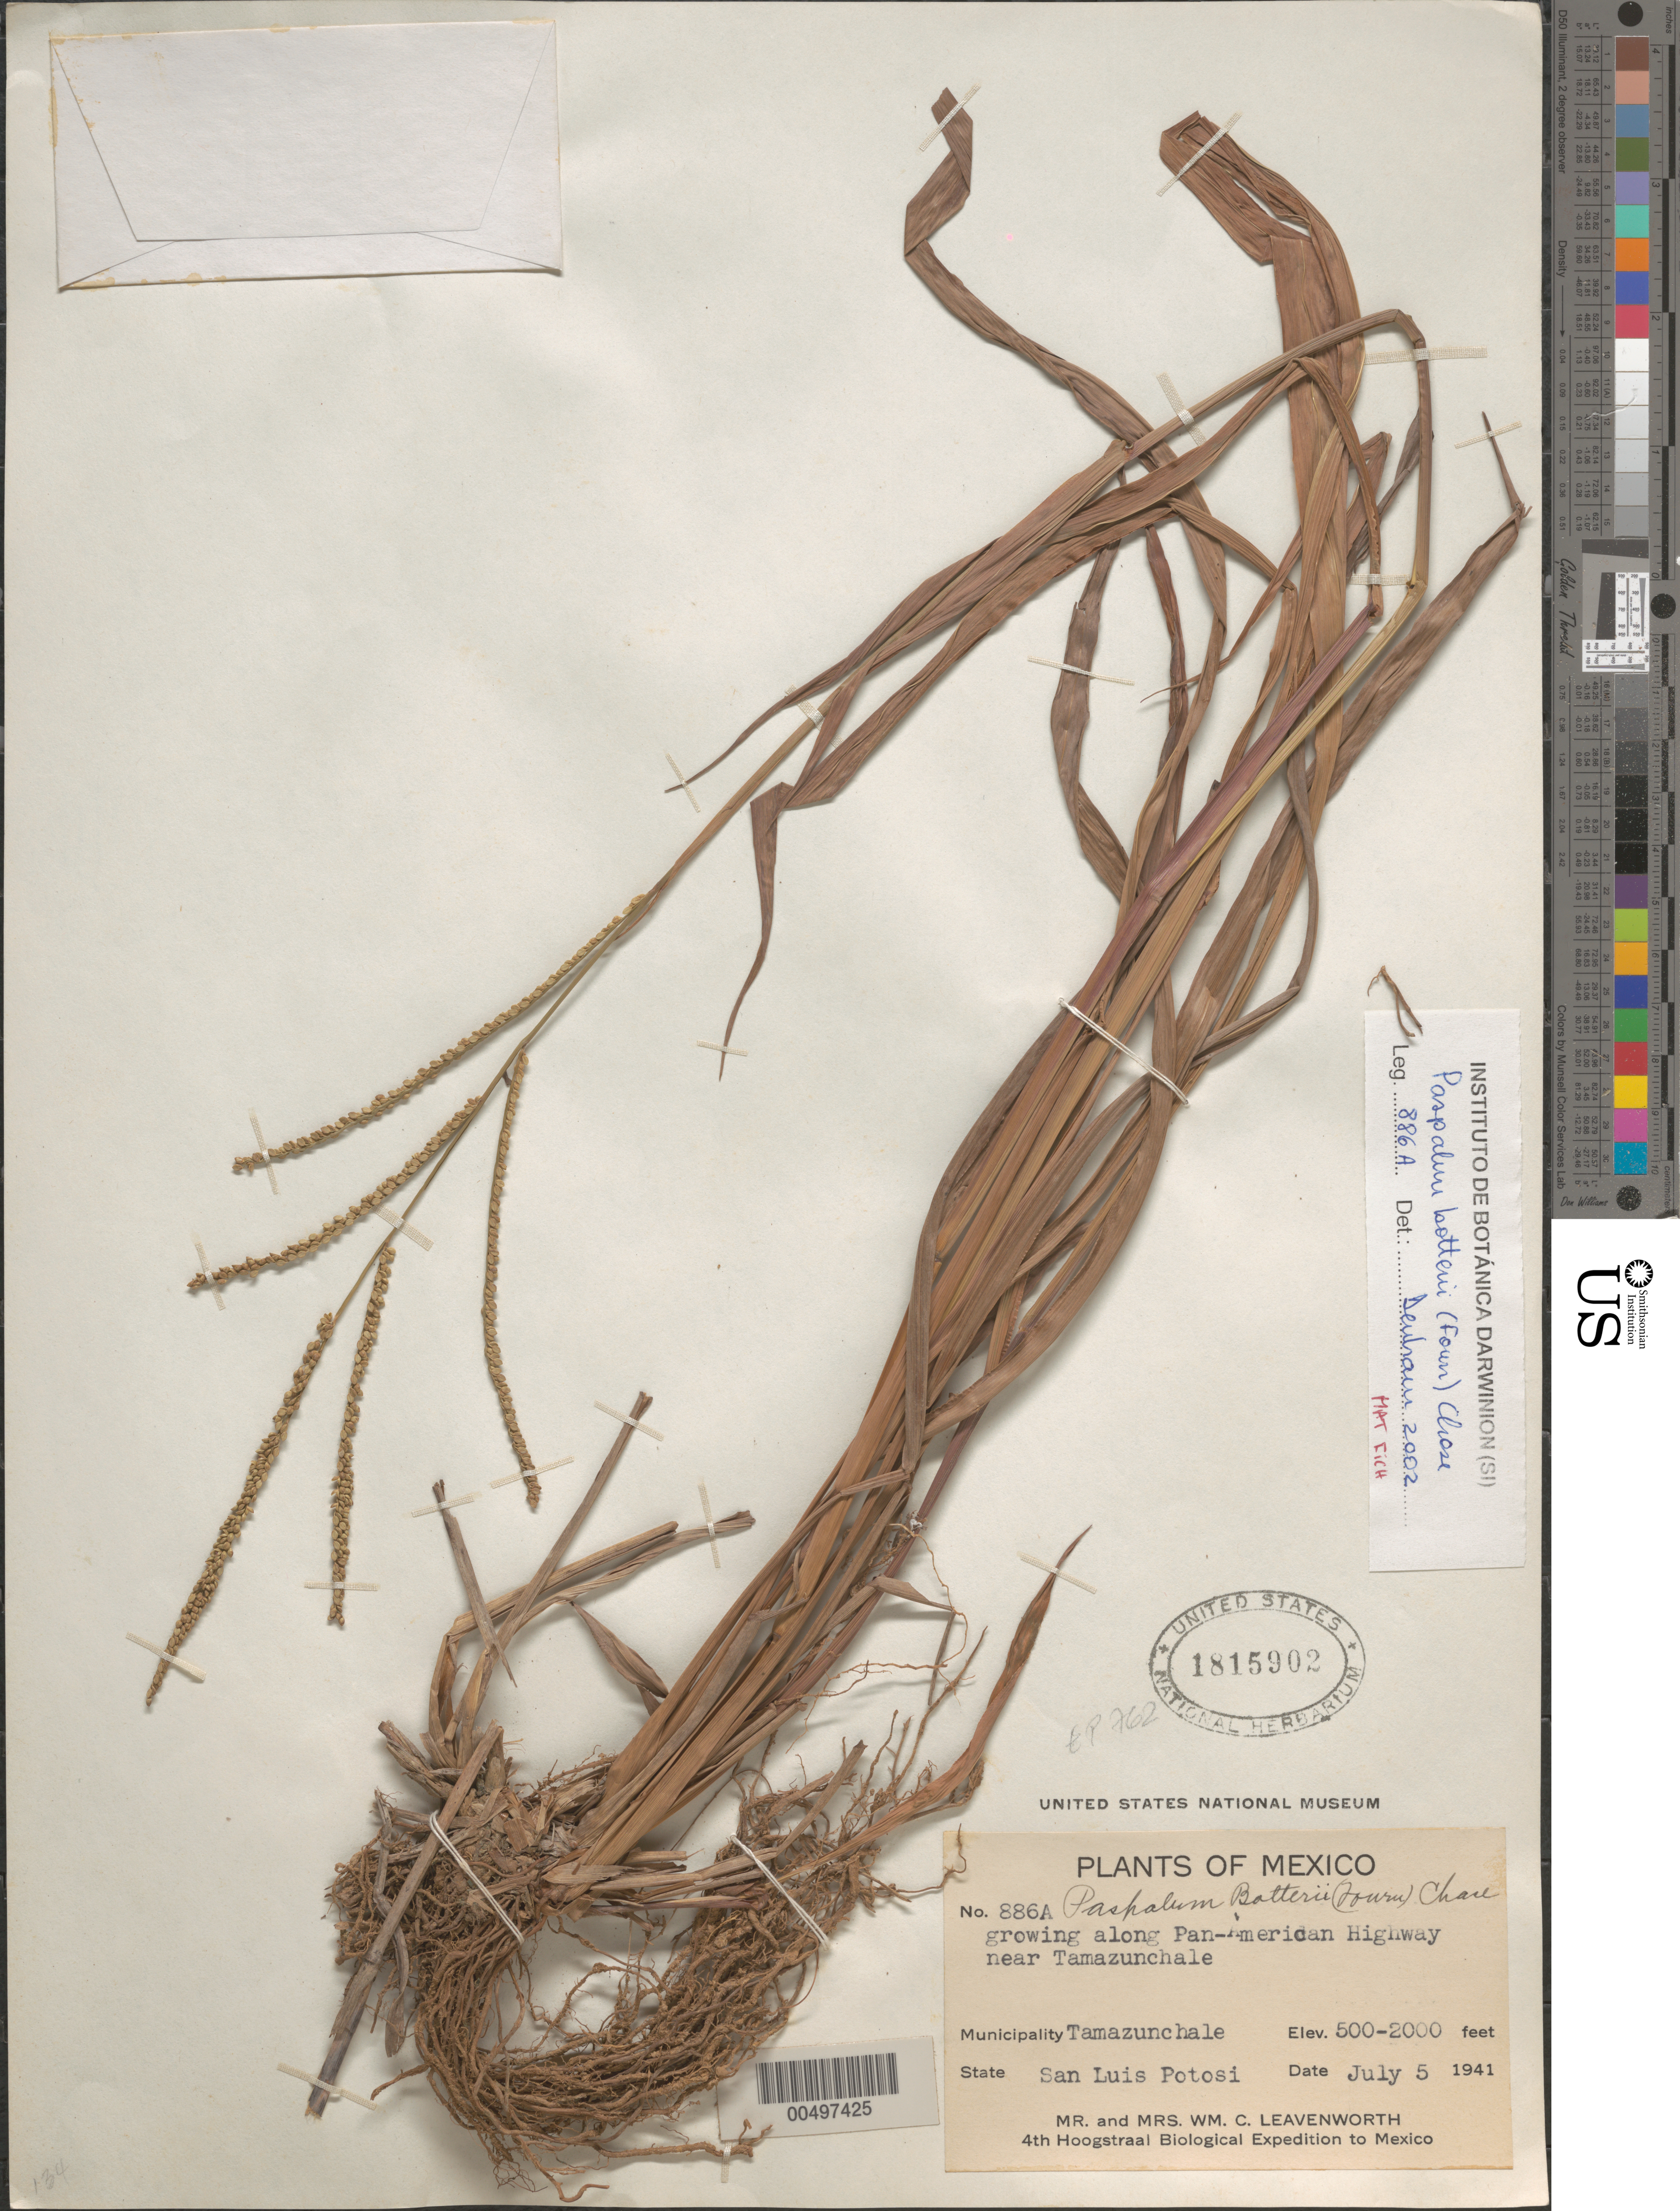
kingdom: Plantae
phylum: Tracheophyta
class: Liliopsida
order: Poales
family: Poaceae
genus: Paspalum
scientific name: Paspalum botteri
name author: (E. Fourn.) Chase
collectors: W. C. Leavenworth & -. Leavenworth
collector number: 886A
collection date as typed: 5 Jul 1941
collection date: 1941-07-05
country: Mexico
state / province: San Luis Potosí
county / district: Tamazunchale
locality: Along Pan-American Hwy near Tamazunchale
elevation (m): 152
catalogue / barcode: US 1815902